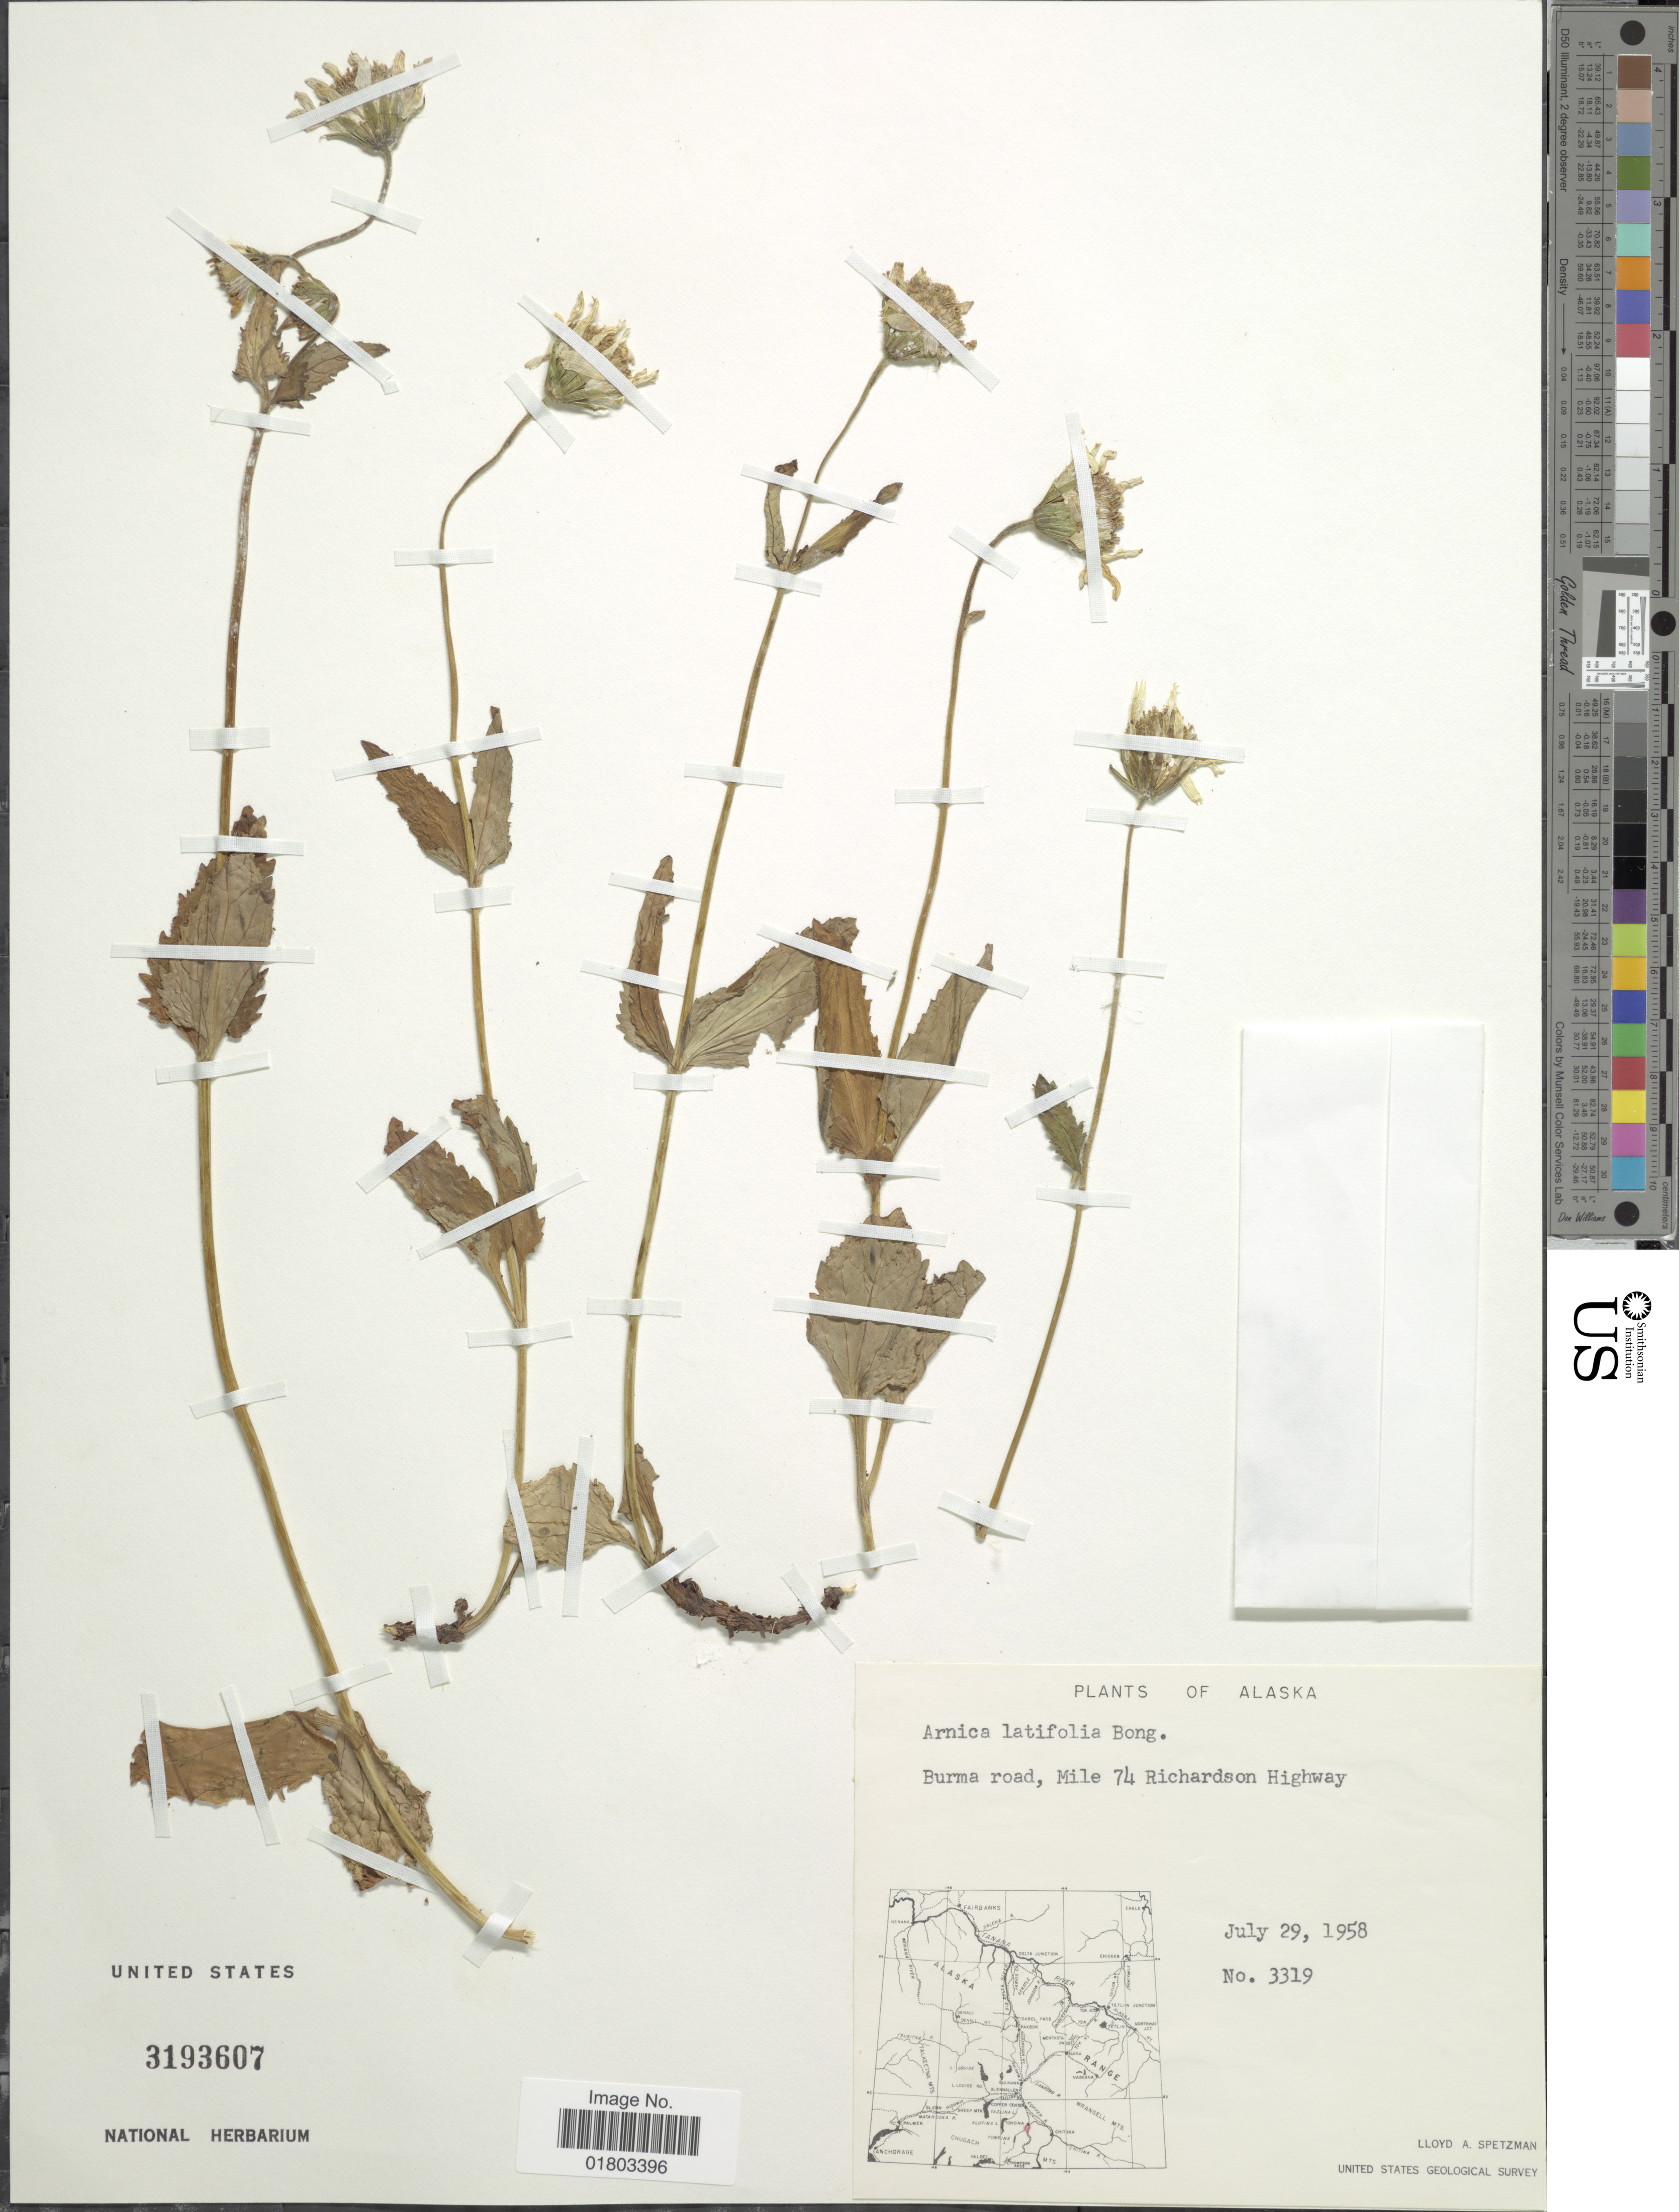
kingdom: Plantae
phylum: Tracheophyta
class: Magnoliopsida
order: Asterales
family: Asteraceae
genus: Arnica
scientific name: Arnica latifolia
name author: Bong.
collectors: L. Spetzman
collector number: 3319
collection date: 1958-07-29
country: United States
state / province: Alaska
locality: Burma road, Mile 74 Richardson Highway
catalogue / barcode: US 3193607